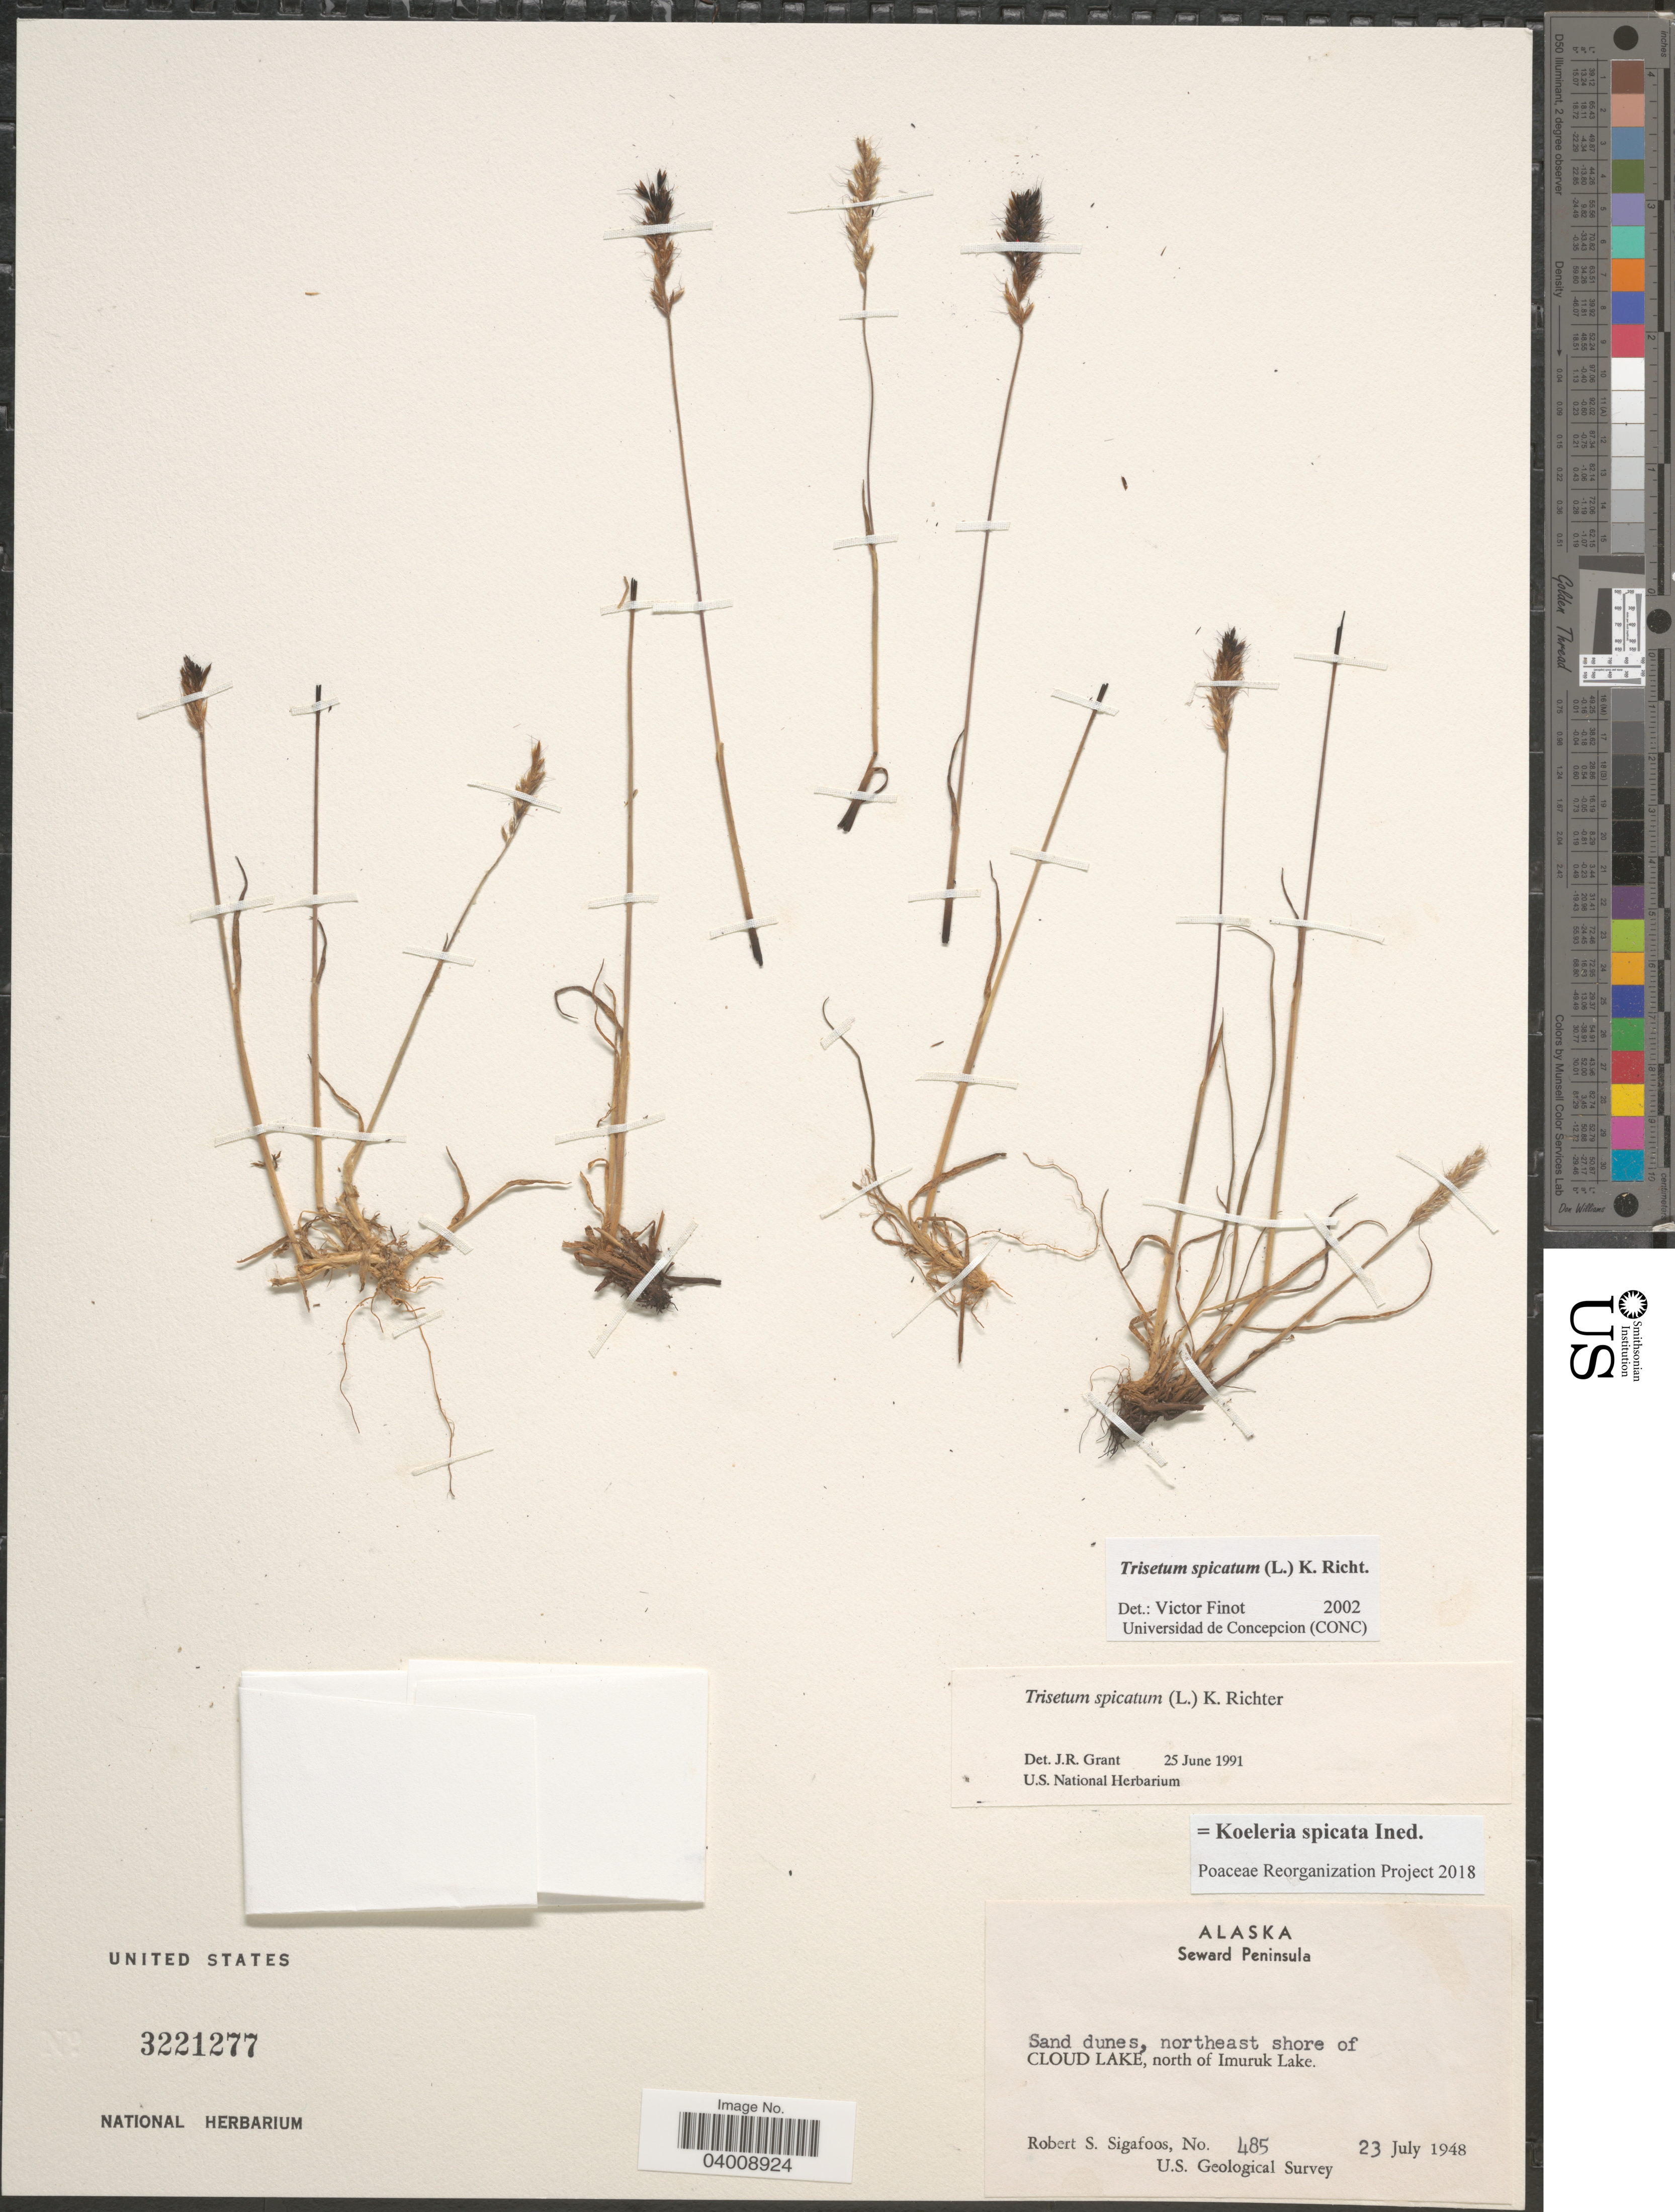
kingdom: Plantae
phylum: Tracheophyta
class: Liliopsida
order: Poales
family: Poaceae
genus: Koeleria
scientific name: Koeleria spicata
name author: (L.) Barberá et al.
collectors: R. Sigafoos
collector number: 485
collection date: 1948-07-23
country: United States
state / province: Alaska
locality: Seward Peninsula. Sand dunes, northeast of shore of Cloud Lake, north of Imuruk Lake.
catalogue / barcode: US 3221277